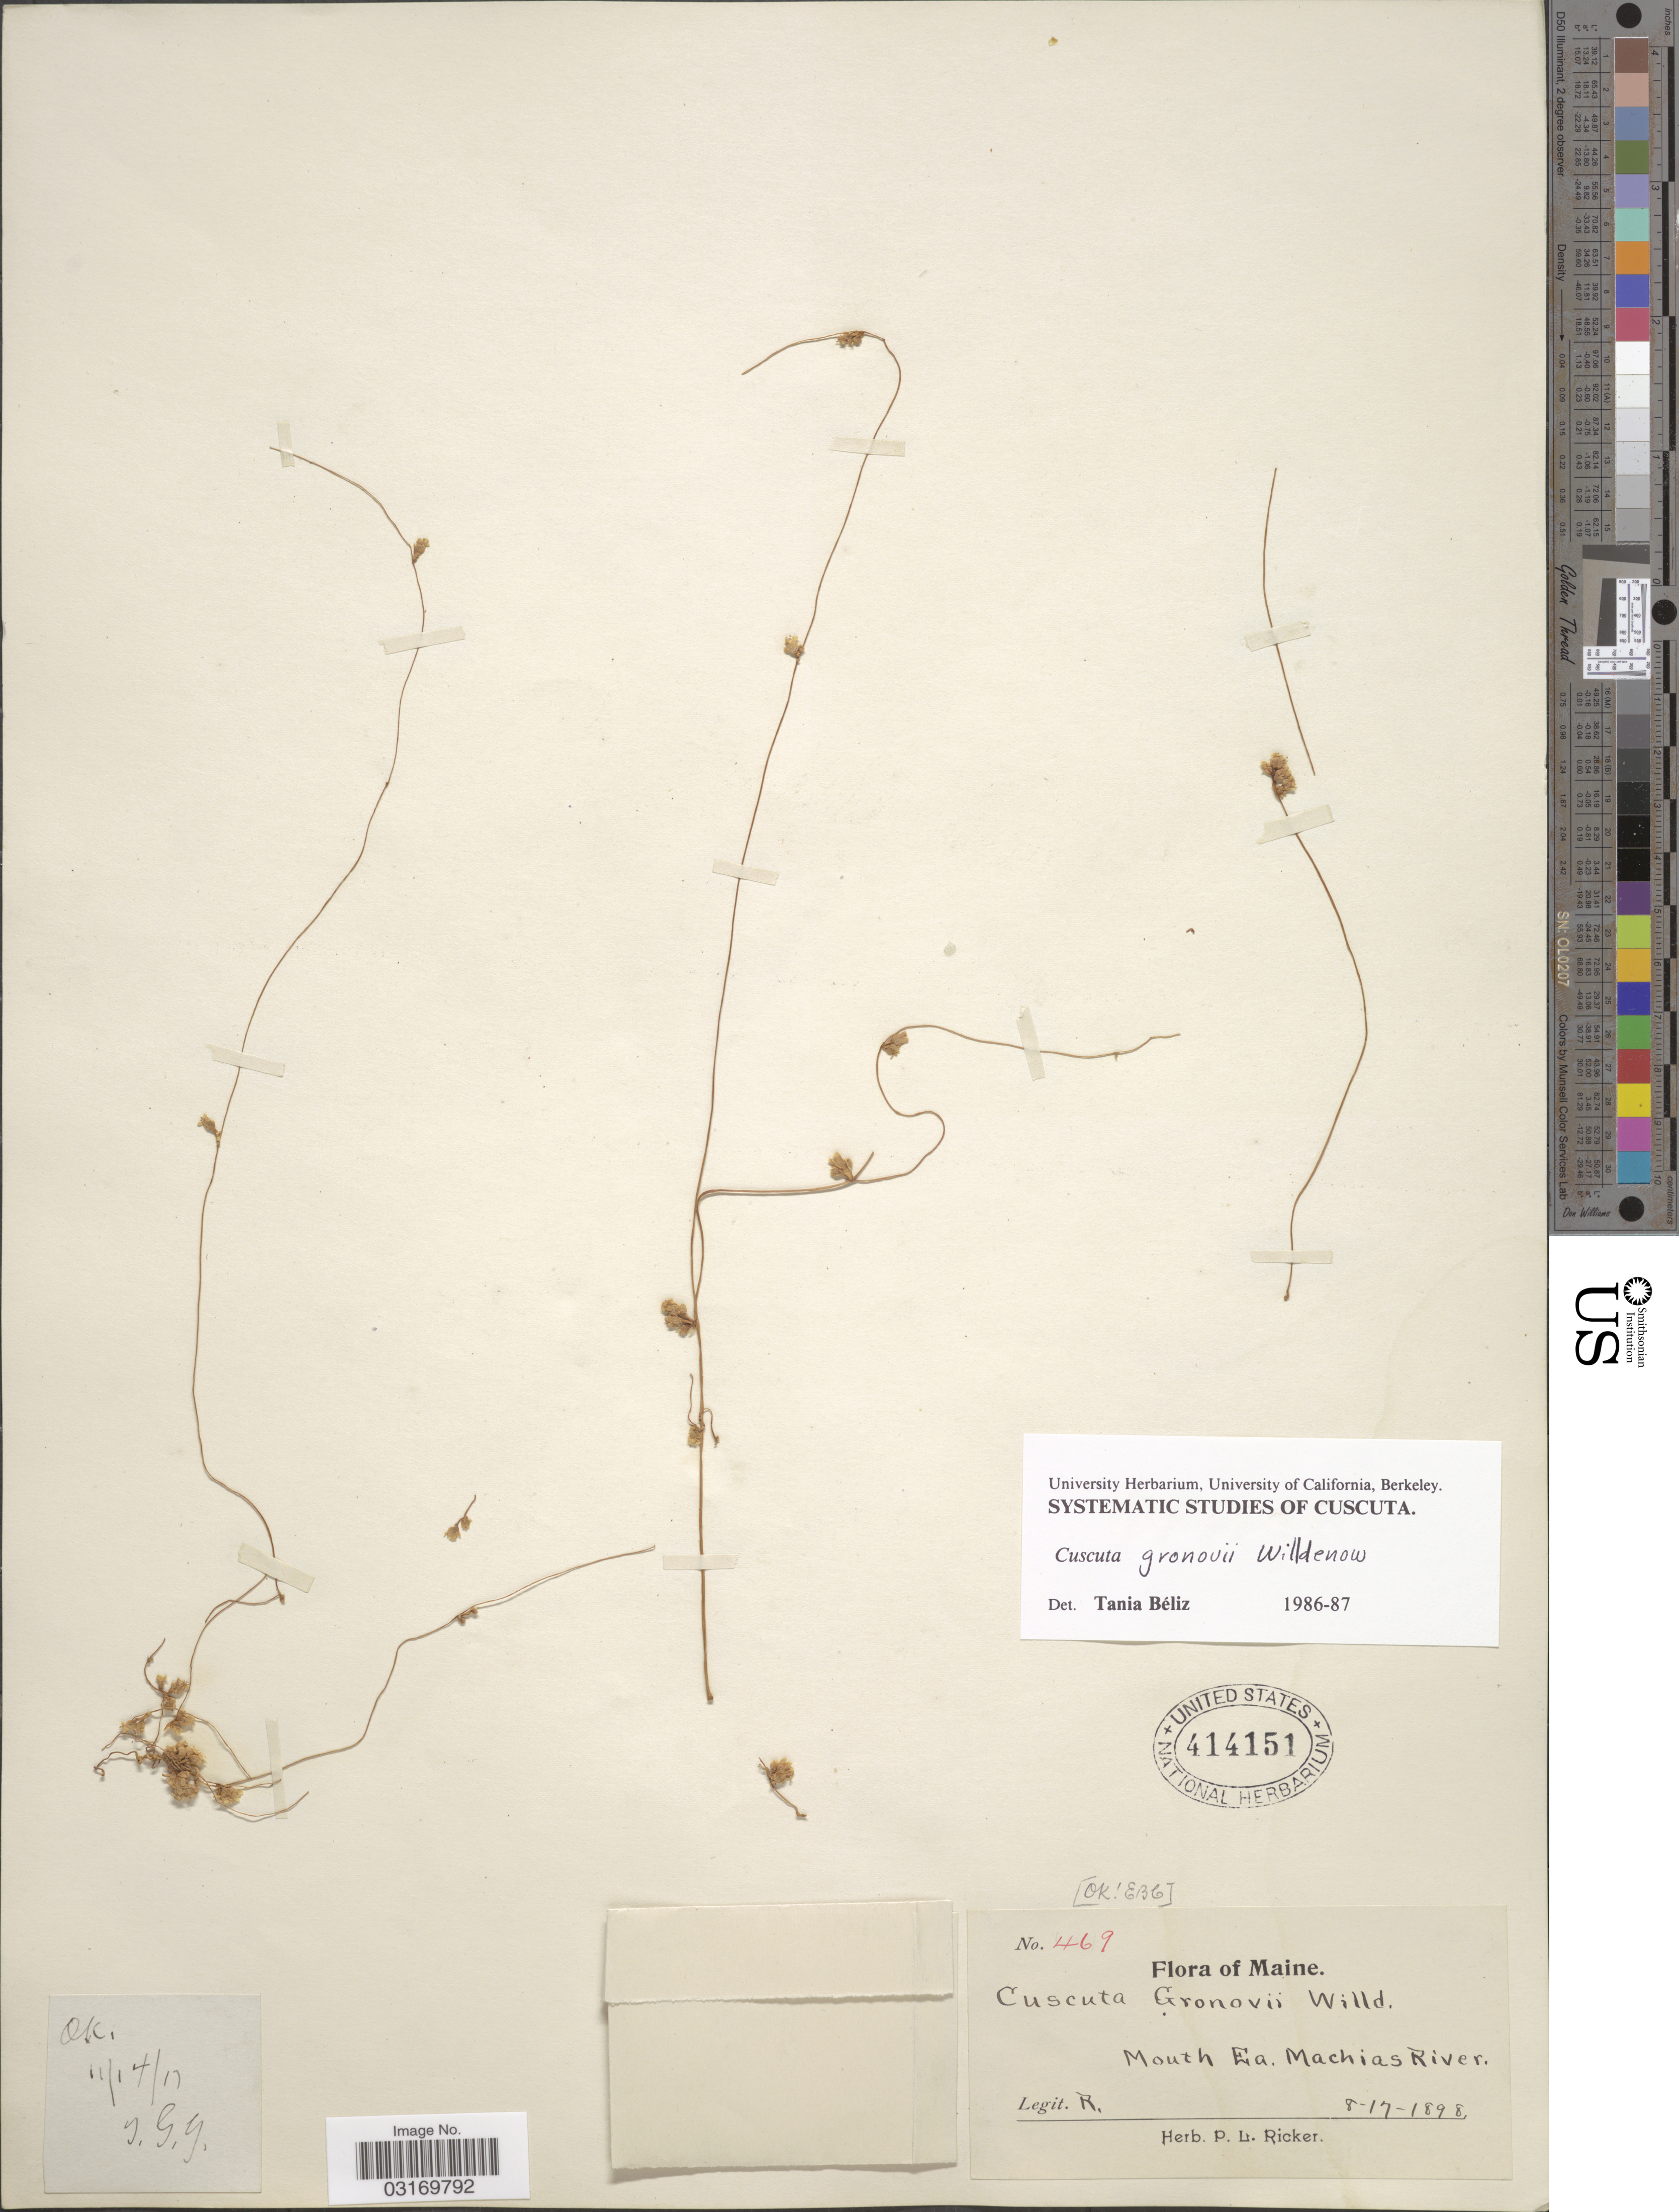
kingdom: Plantae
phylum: Tracheophyta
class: Magnoliopsida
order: Solanales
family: Convolvulaceae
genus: Cuscuta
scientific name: Cuscuta gronovii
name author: Willd. ex Schult.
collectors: P. Ricker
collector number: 469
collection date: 1898-08-17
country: United States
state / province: Maine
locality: Mouth EA. Machias River.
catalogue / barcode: US 414151